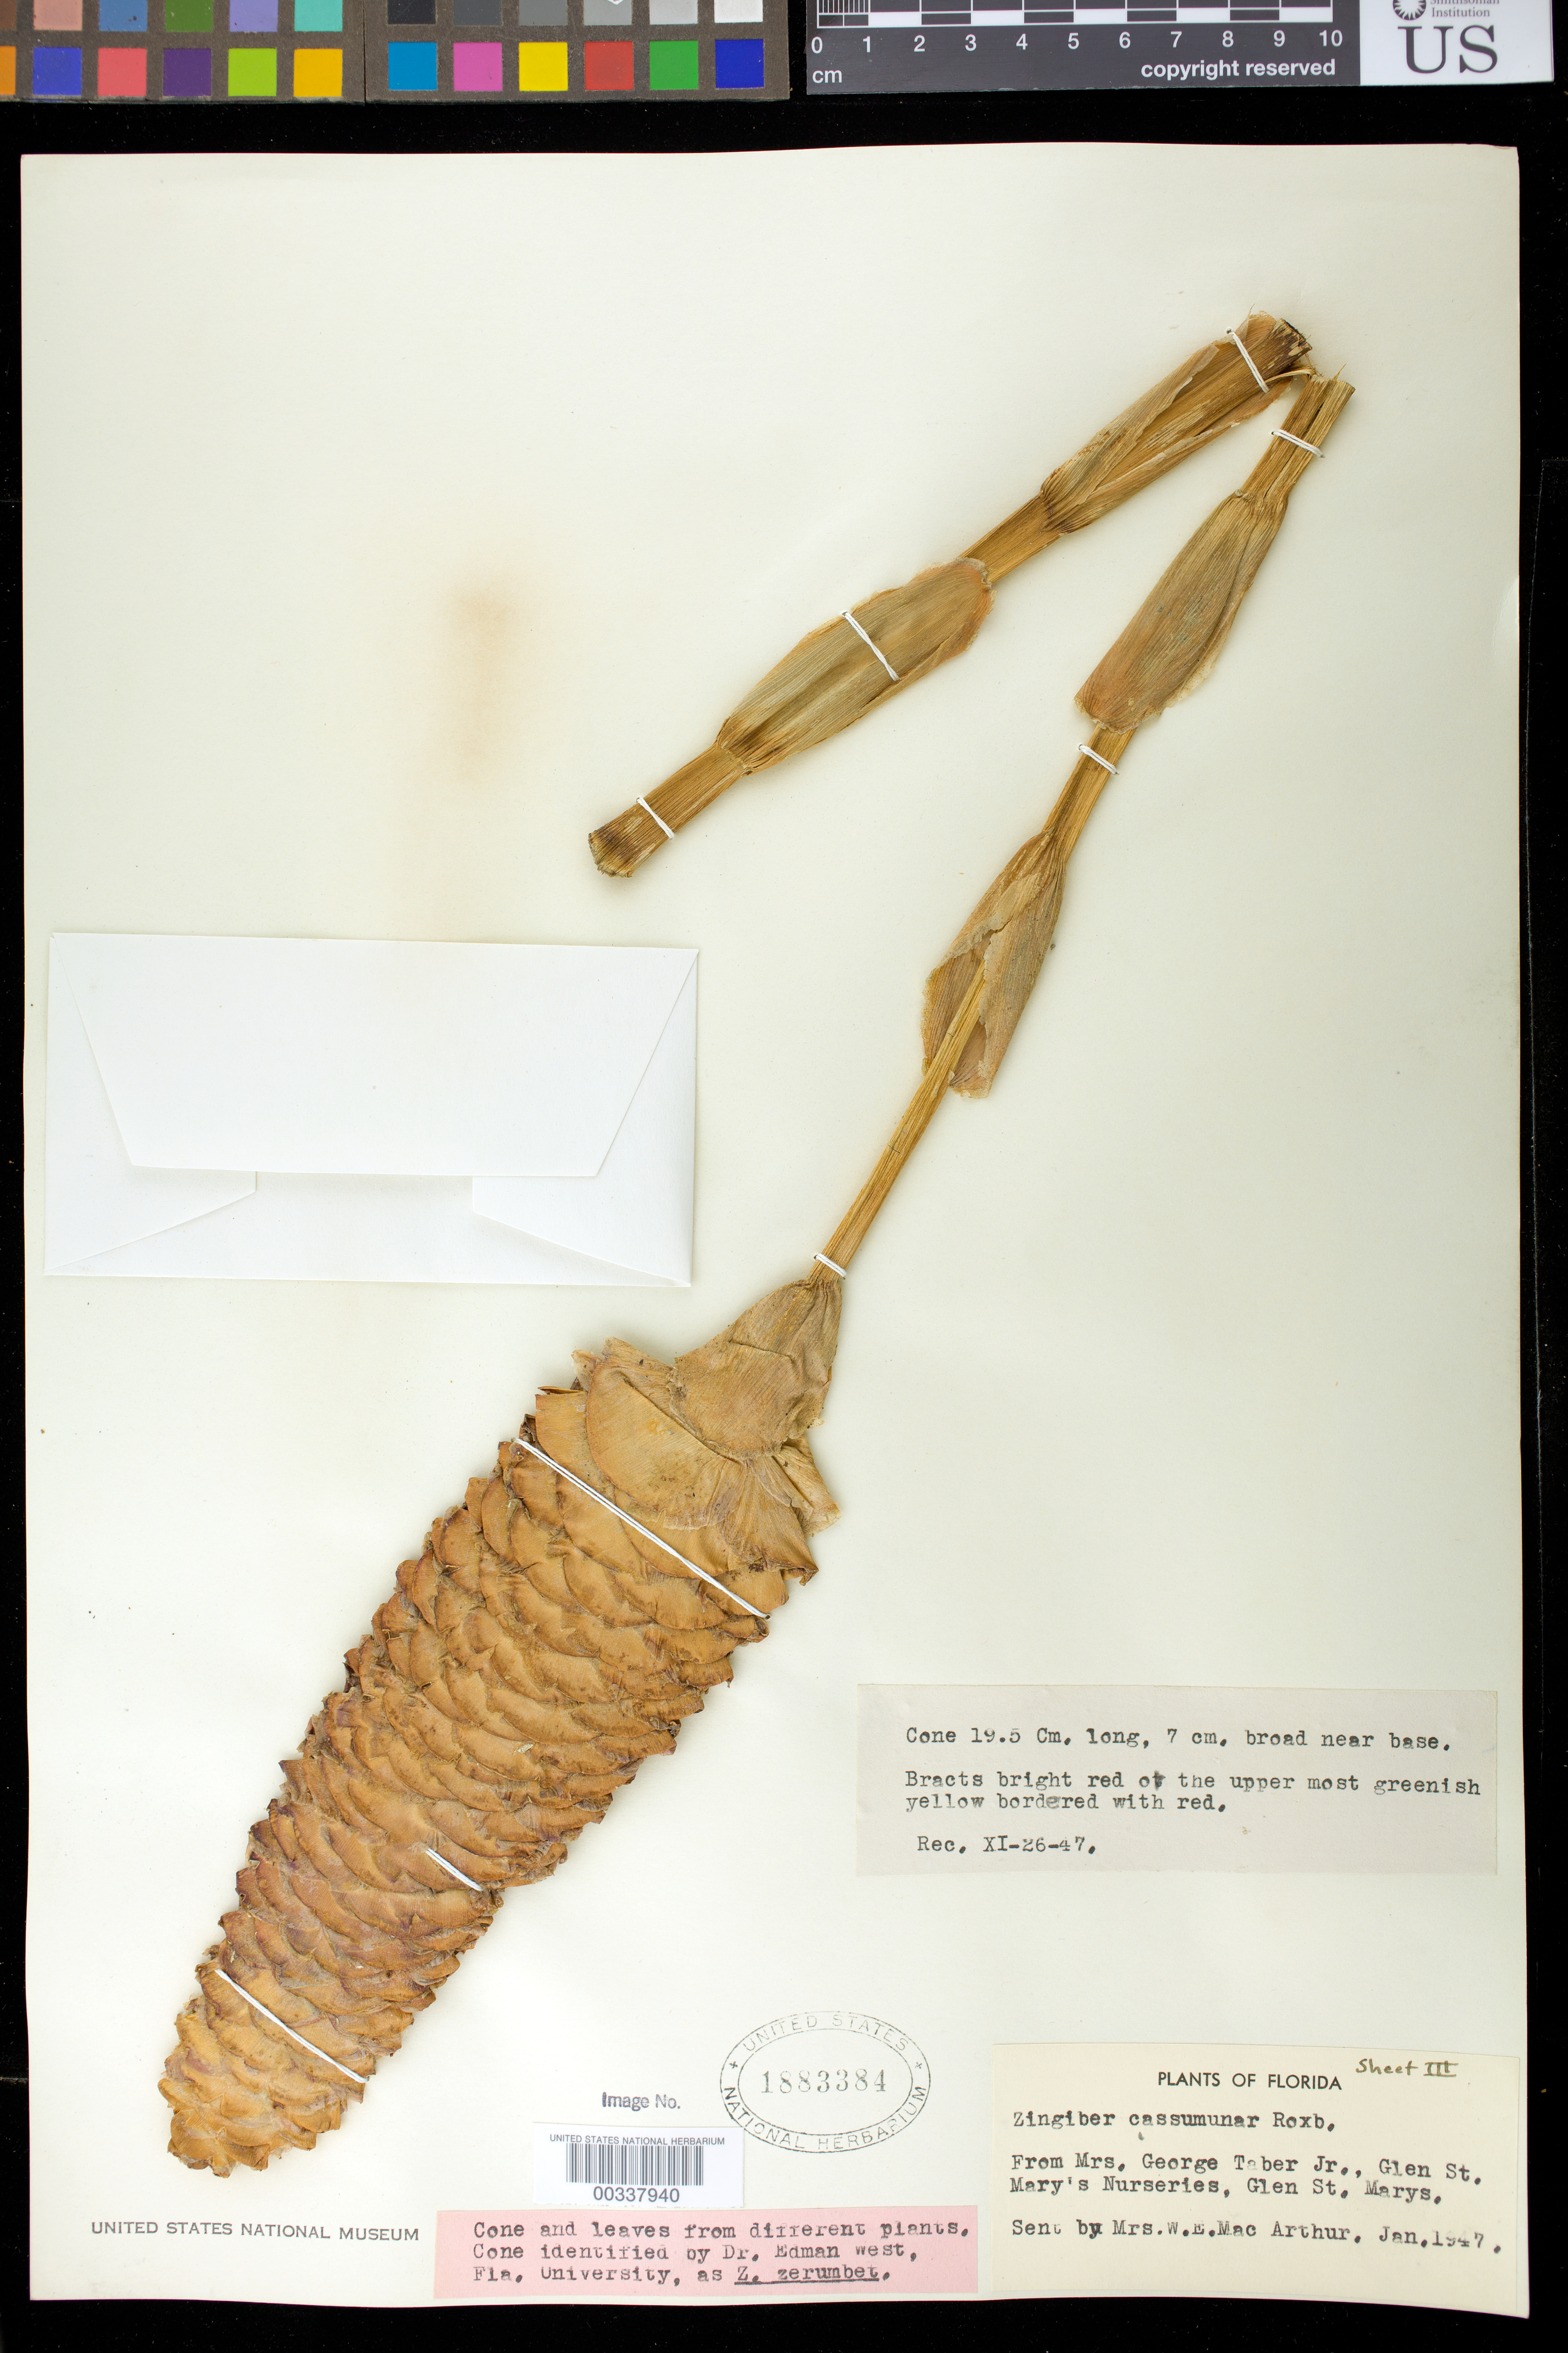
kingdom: Plantae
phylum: Tracheophyta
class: Liliopsida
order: Zingiberales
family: Zingiberaceae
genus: Zingiber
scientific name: Zingiber zerumbet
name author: (L.) Sm.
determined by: West, E.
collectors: G. Taber Jr.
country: United States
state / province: Florida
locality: Southern Florida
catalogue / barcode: US 1883384